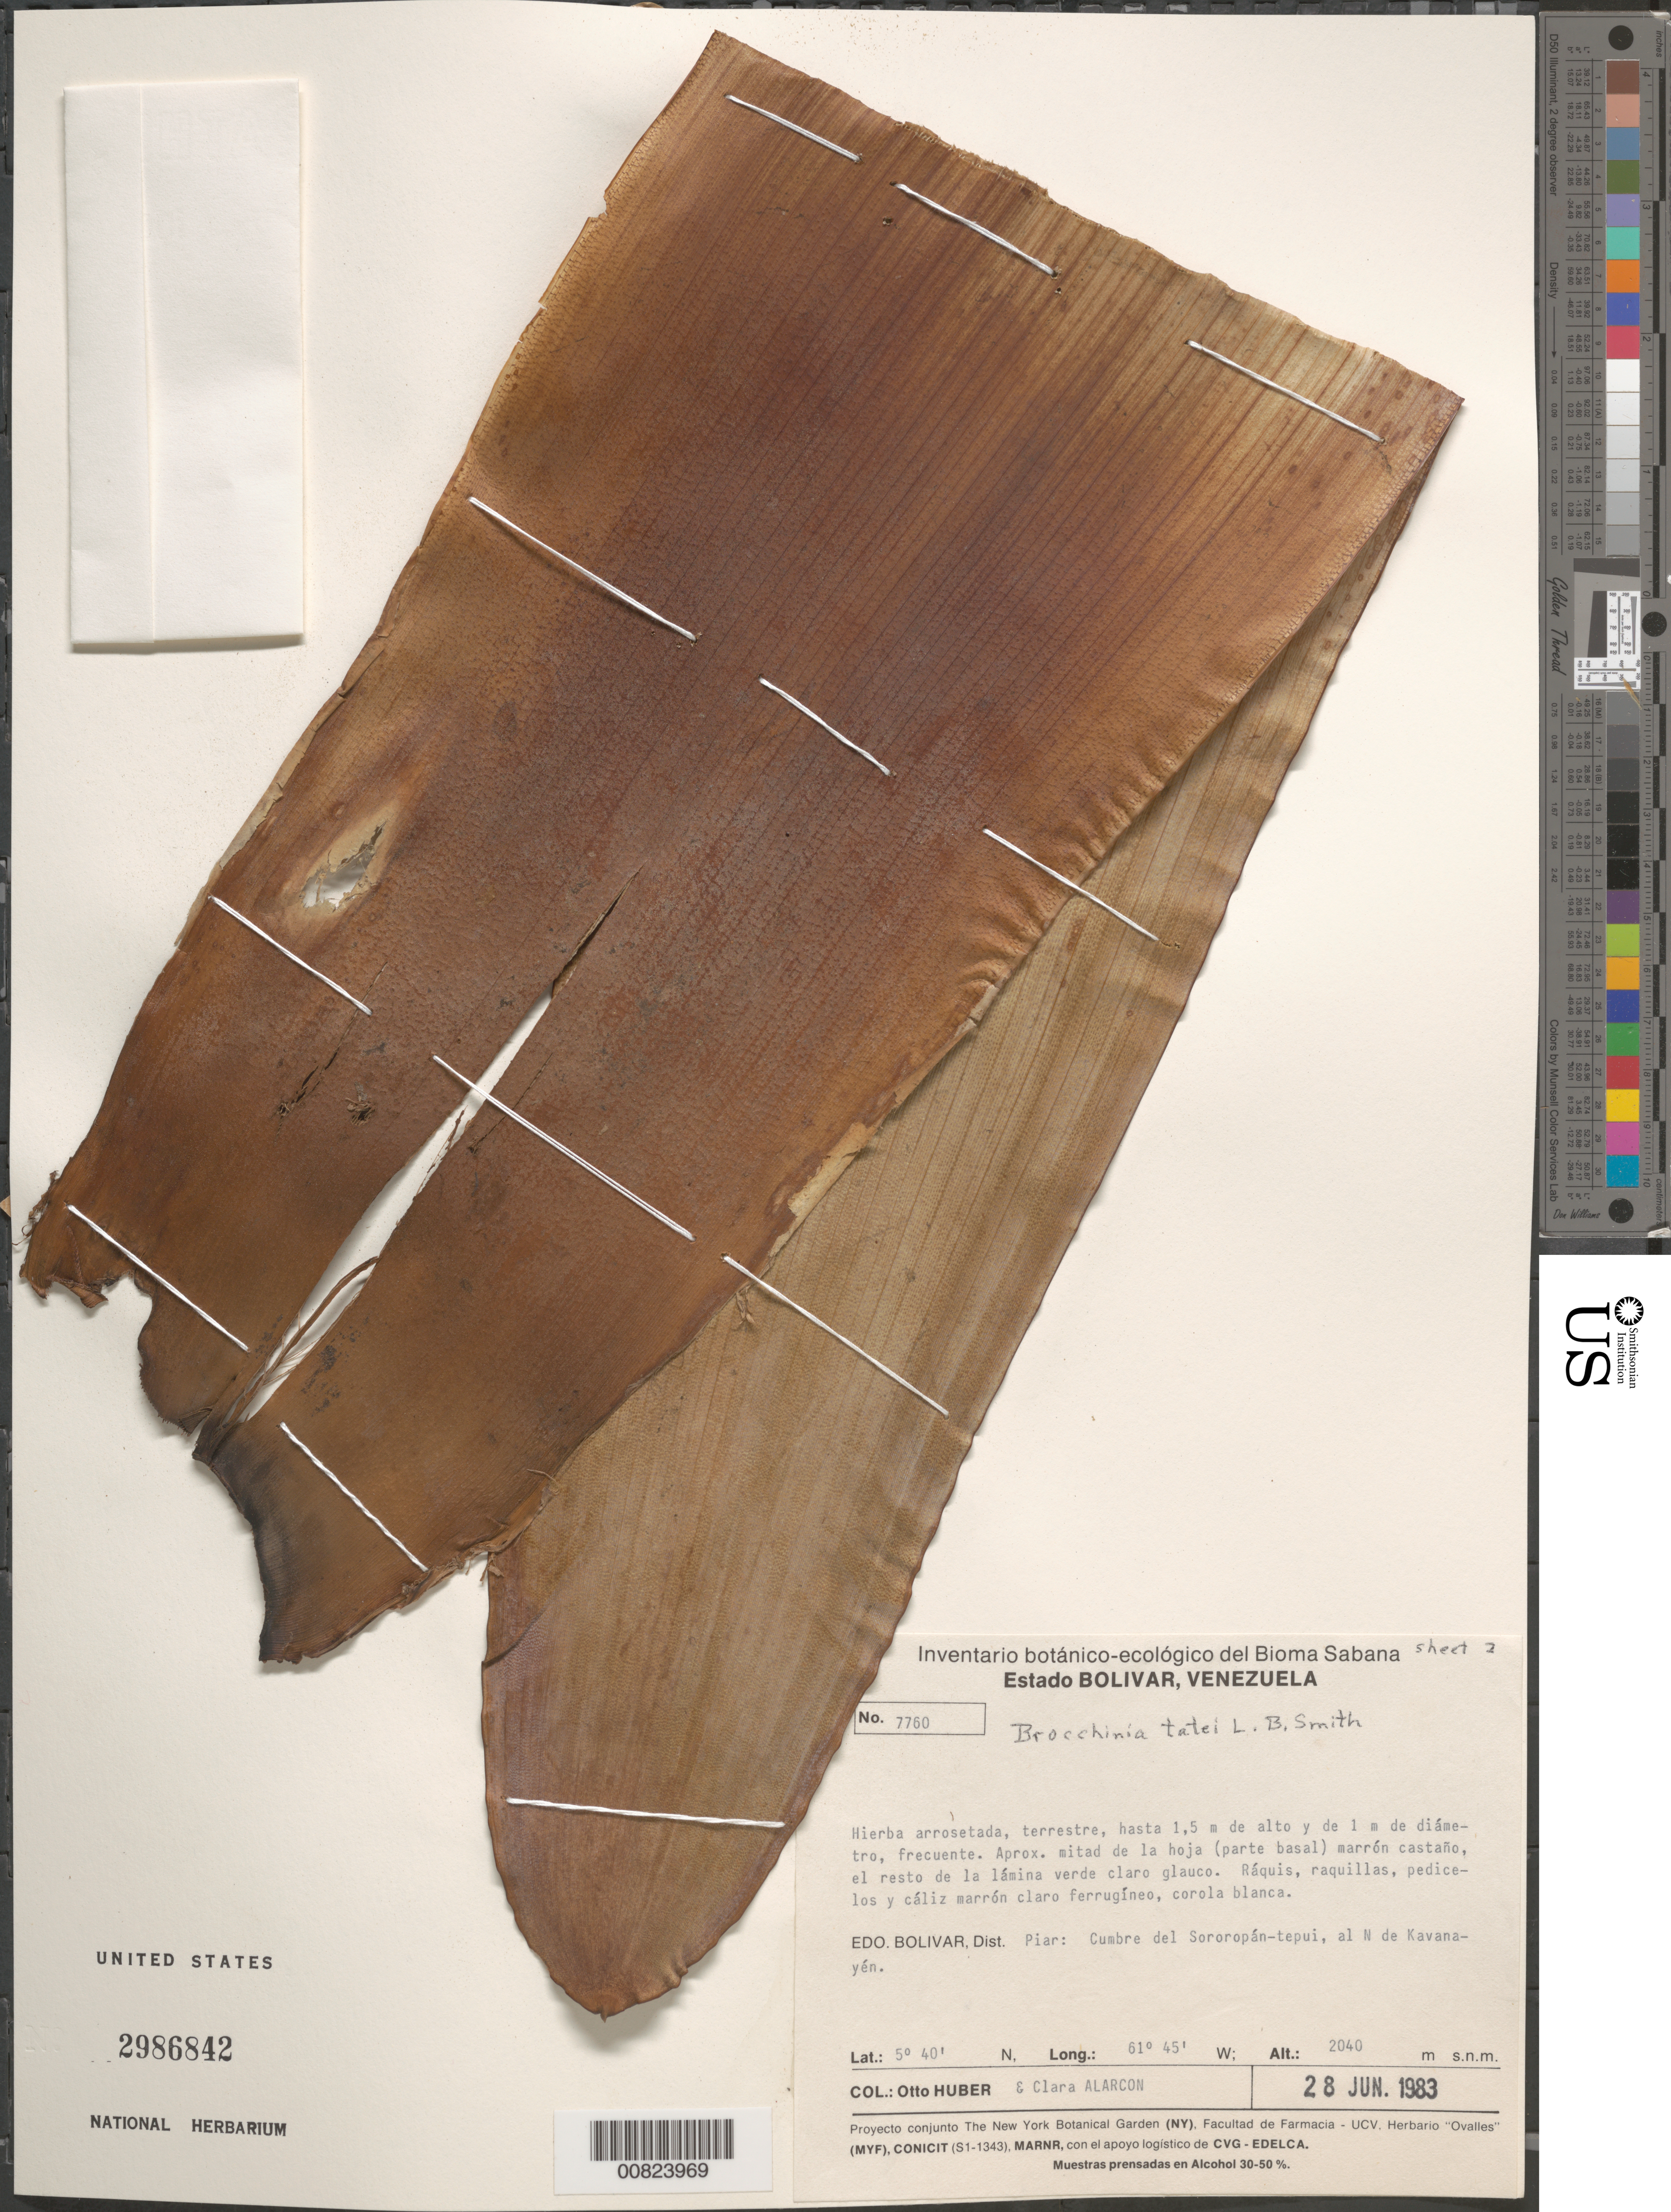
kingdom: Plantae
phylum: Tracheophyta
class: Liliopsida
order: Poales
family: Bromeliaceae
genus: Brocchinia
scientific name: Brocchinia tatei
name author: L.B. Sm.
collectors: O. Huber & C. Alarcon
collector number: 7760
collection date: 1983-06-28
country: Venezuela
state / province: Bolivar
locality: Dist. Piar: Cumbre del Sororopán-tepui, al N de Kavanayén.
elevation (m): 2040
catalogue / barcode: US 2986842